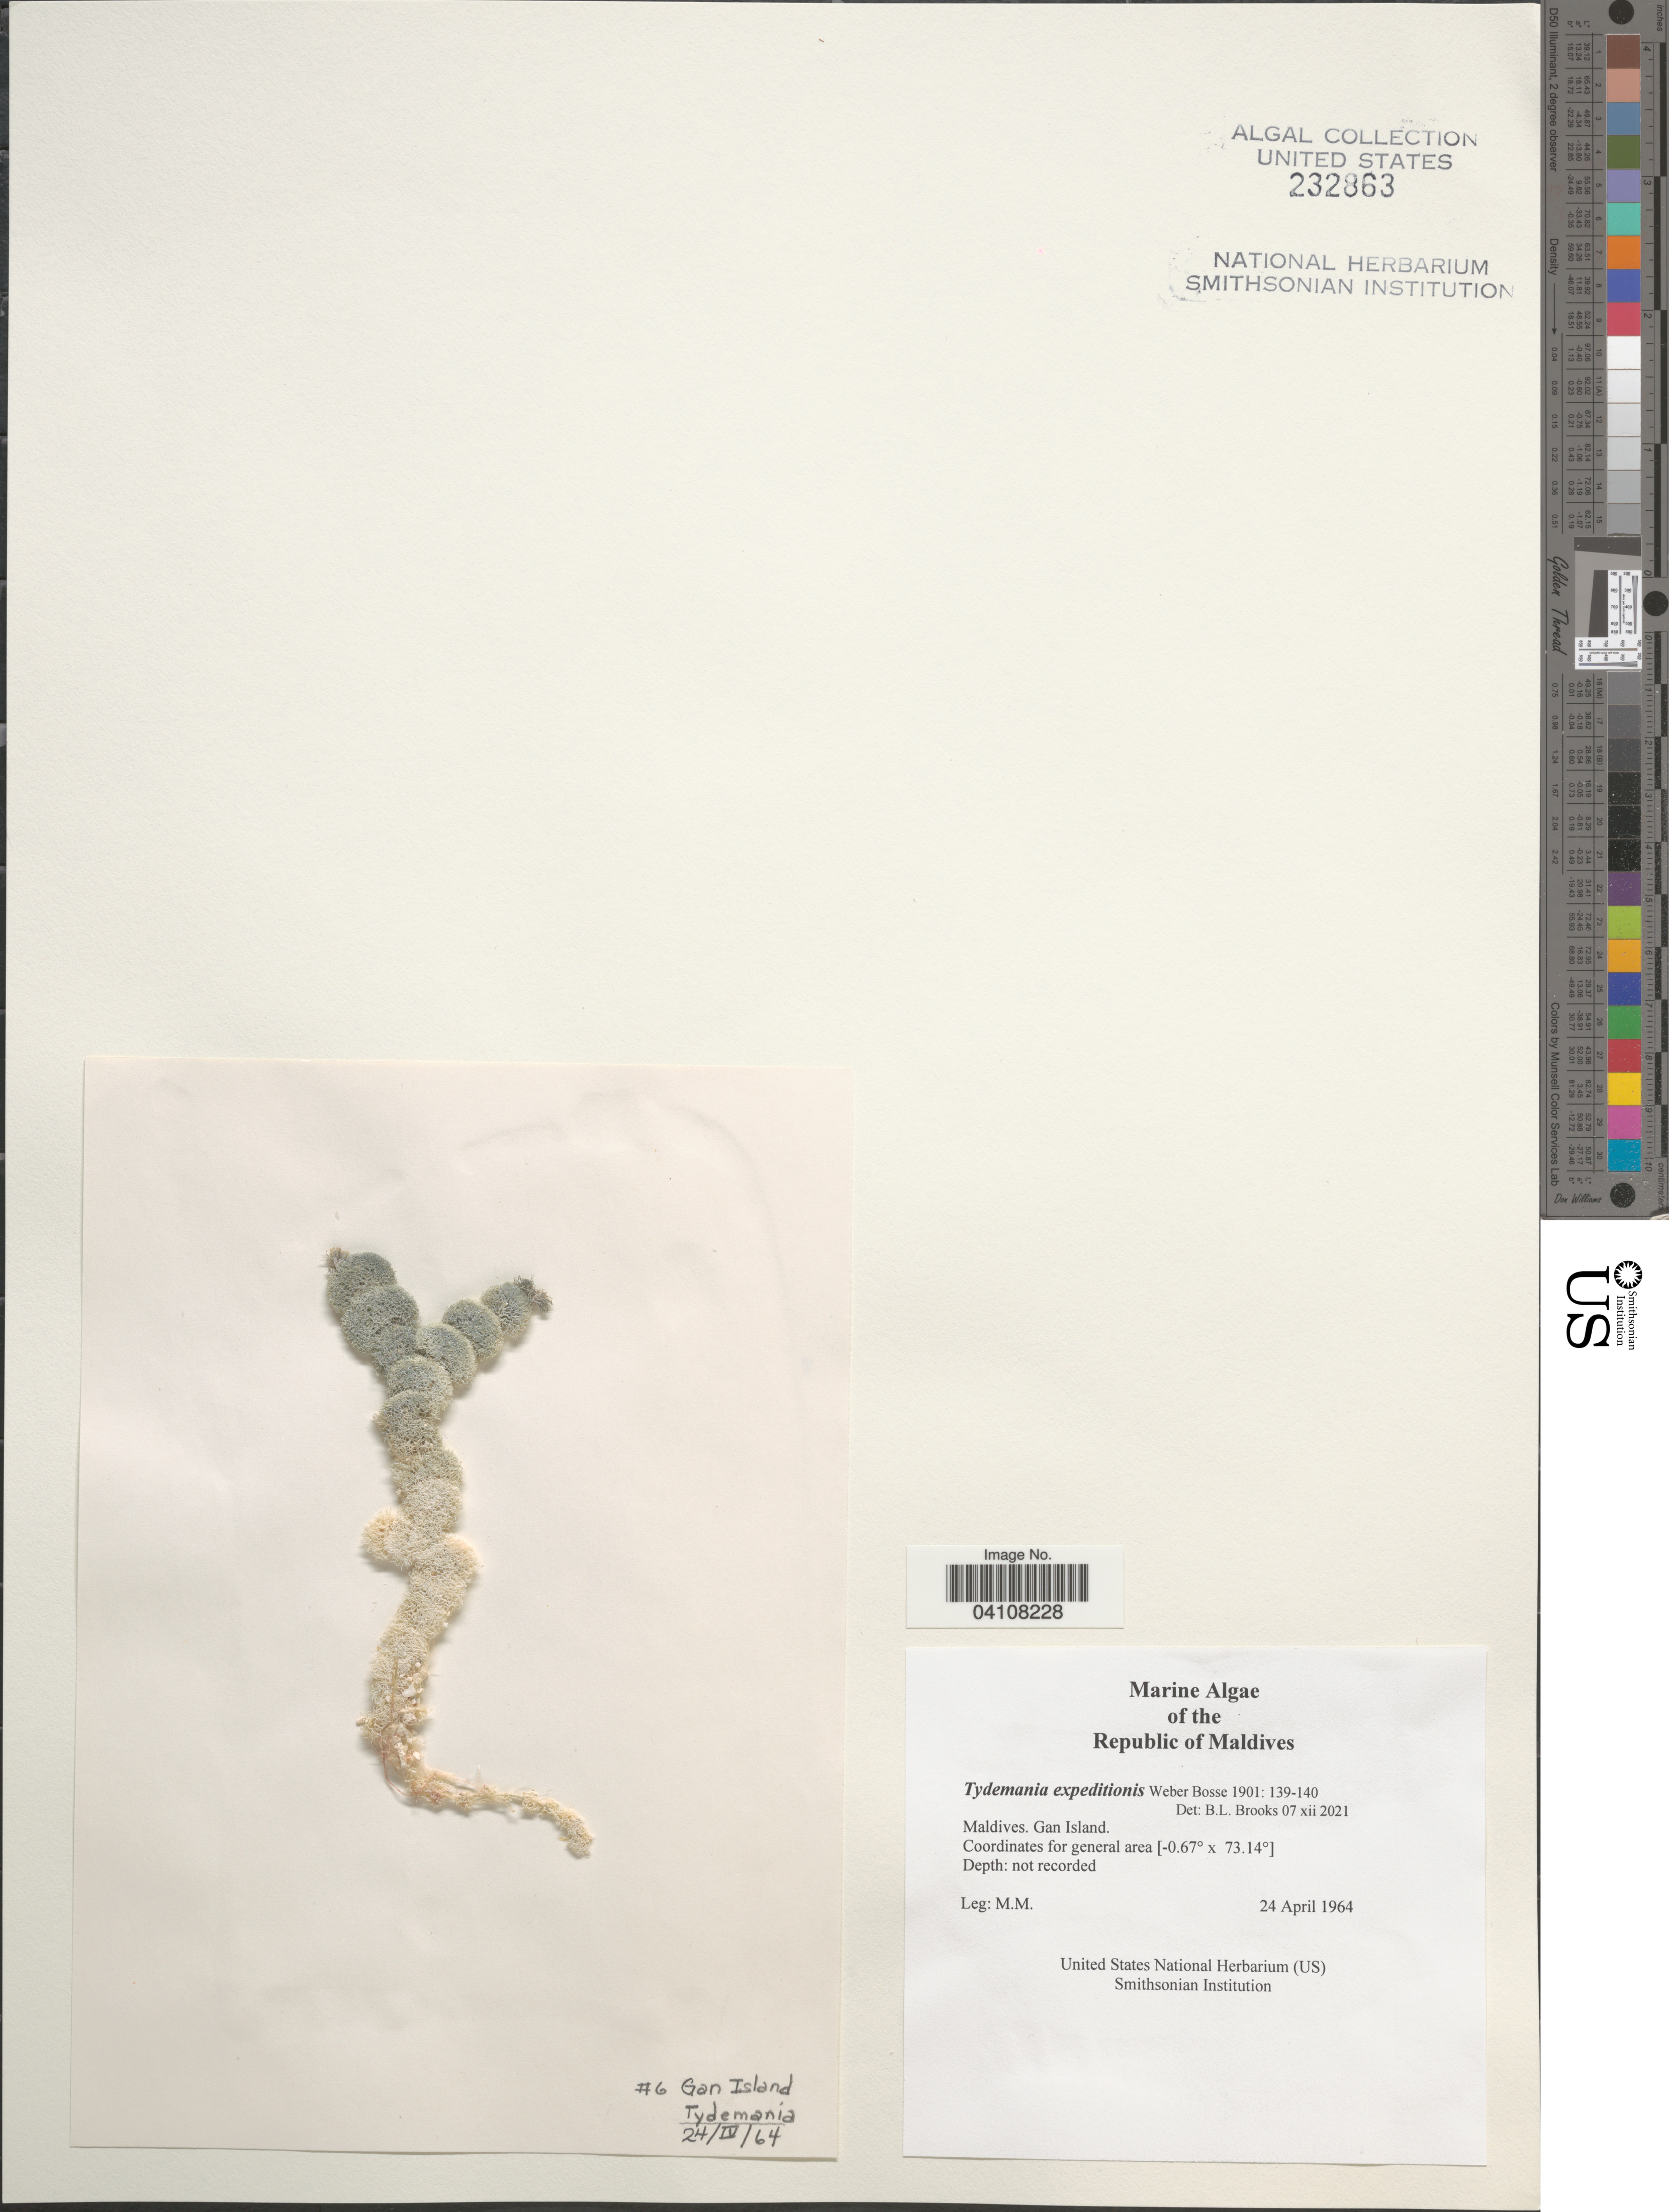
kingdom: Plantae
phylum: Chlorophyta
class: Ulvophyceae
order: Bryopsidales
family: Udoteaceae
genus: Tydemania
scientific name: Tydemania expeditionis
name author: Weber Bosse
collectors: M. M.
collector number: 6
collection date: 1964-04-24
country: Maldive Islands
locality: Republic of Maldives. Gan Island.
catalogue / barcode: US 232863